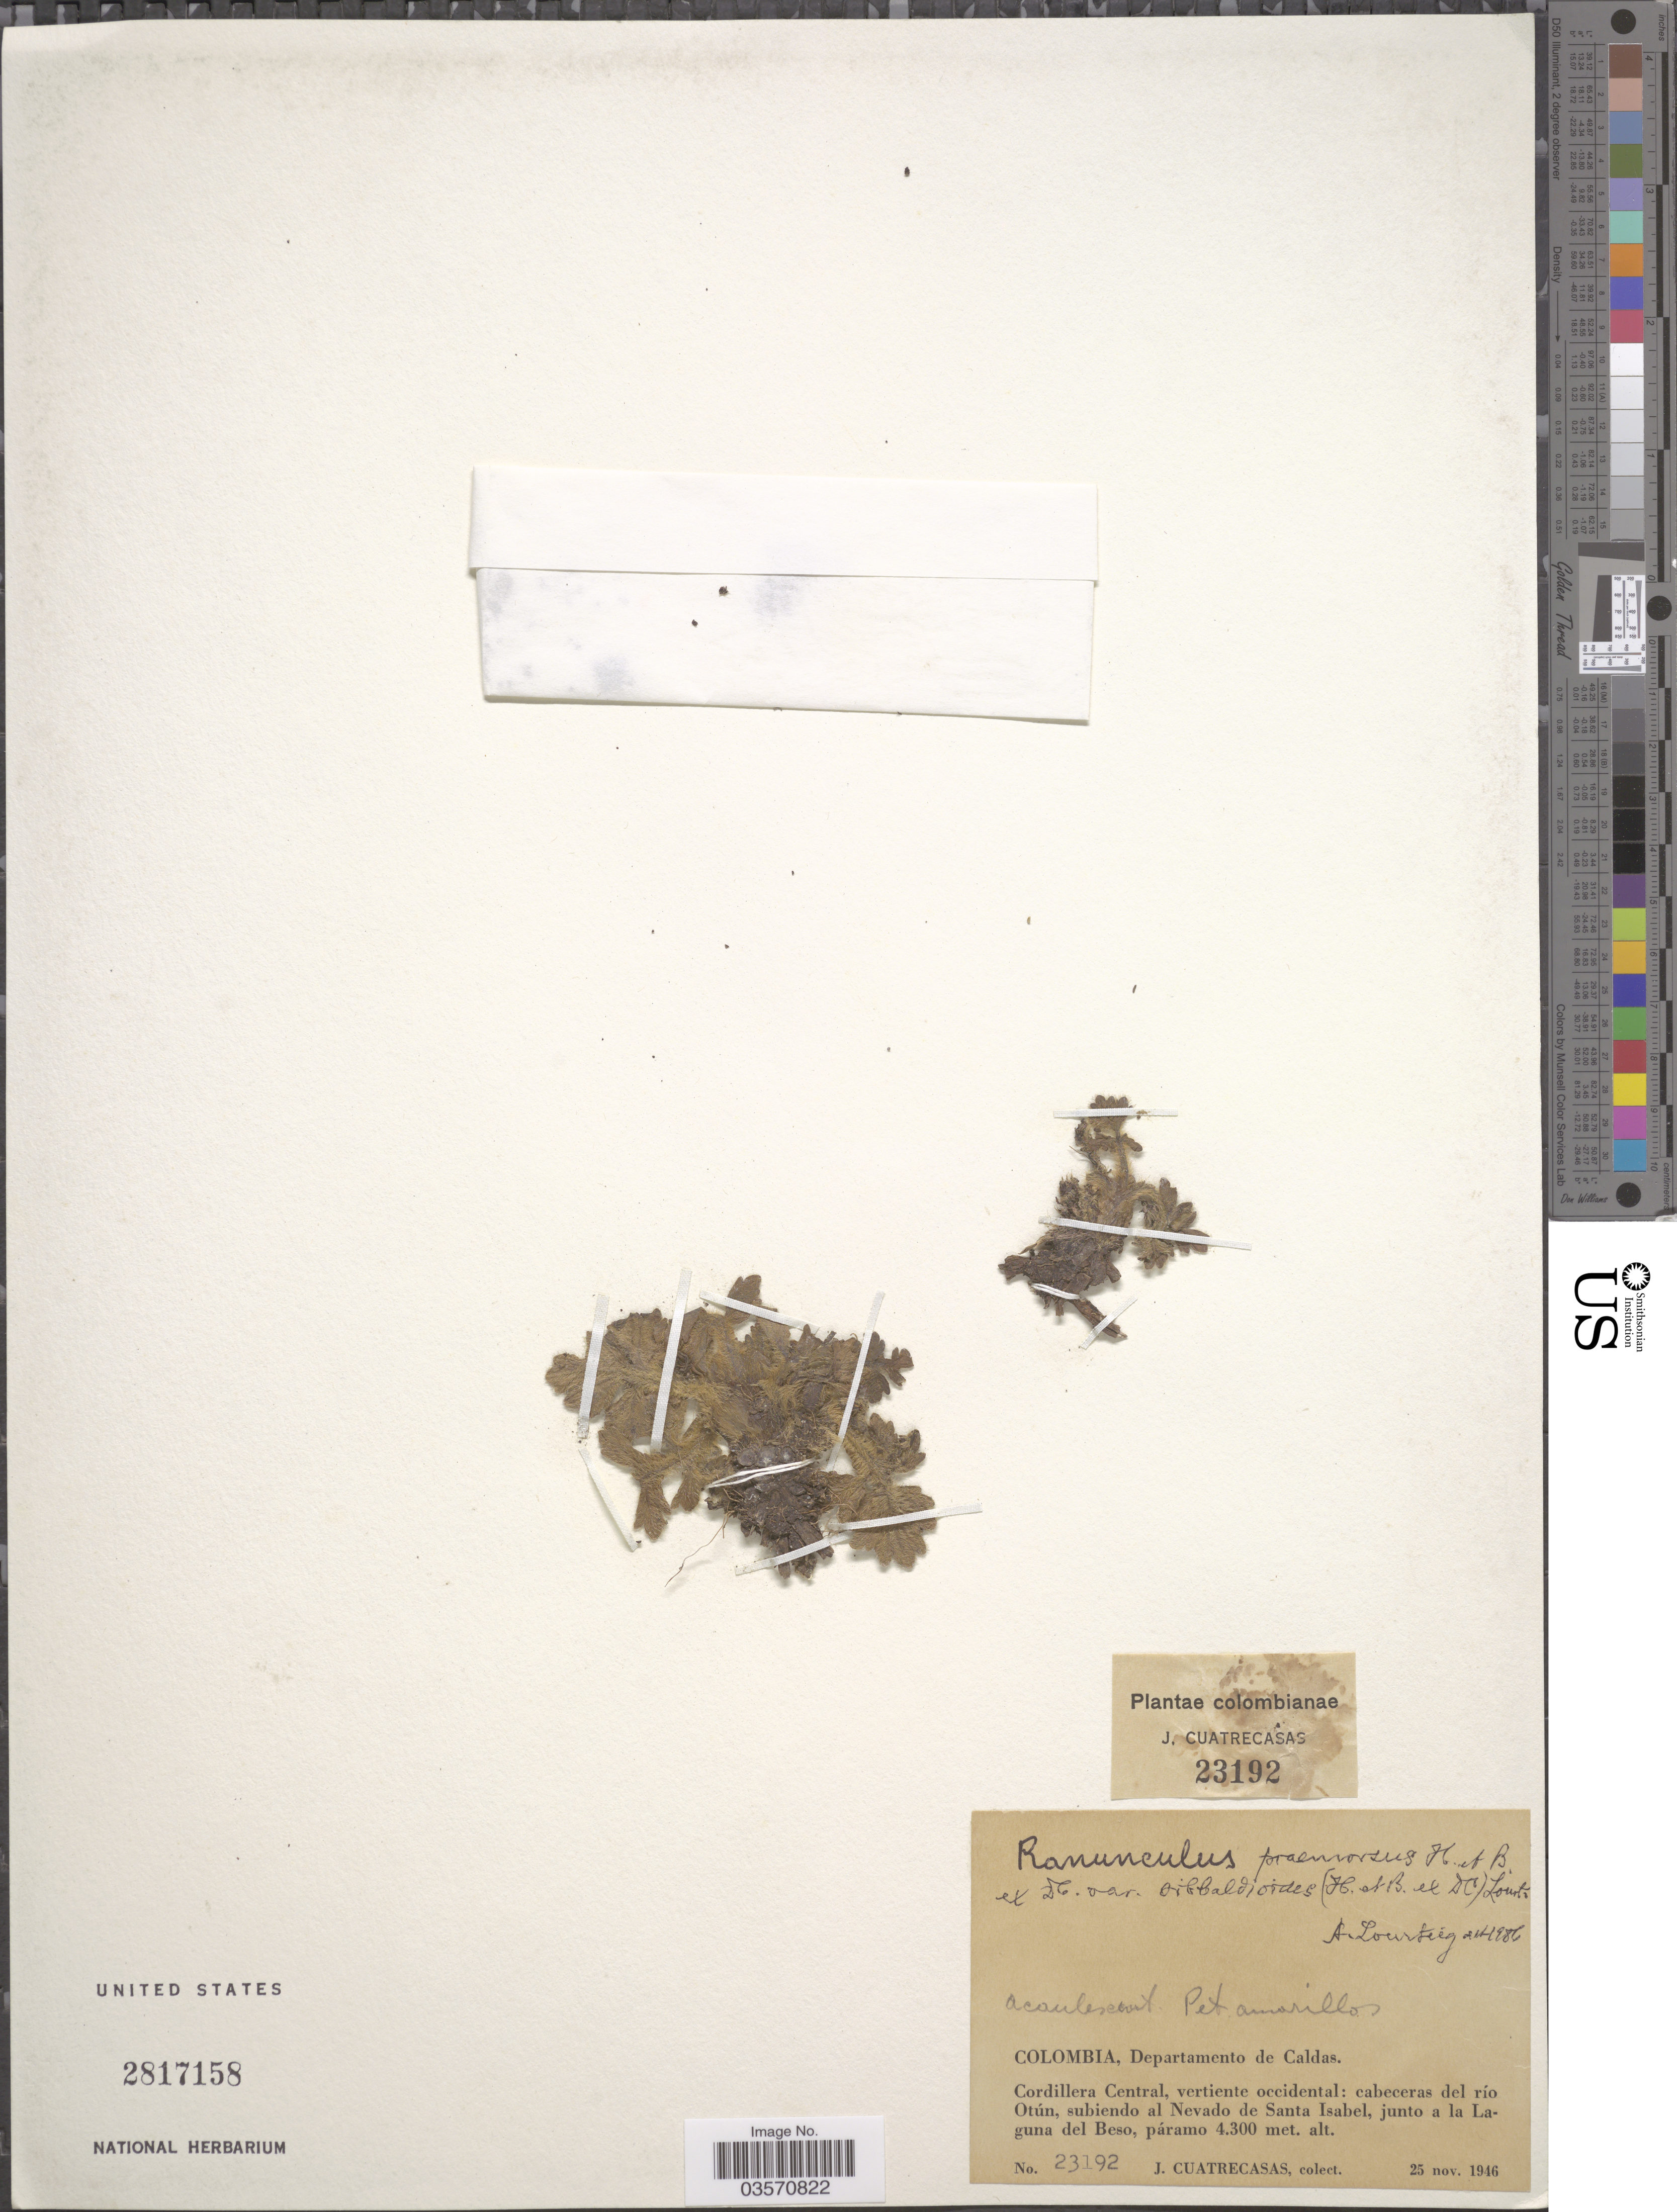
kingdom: Plantae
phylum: Tracheophyta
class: Magnoliopsida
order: Ranunculales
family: Ranunculaceae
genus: Ranunculus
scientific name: Ranunculus praemorsus var. sibbaldioides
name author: (Kunth ex DC.) Lourteig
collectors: J. Cuatrecasas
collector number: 23192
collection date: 1946-11-25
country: Colombia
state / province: Caldas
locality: Departamento de Caldas. Cordillera Central, vertiente occidental: cabeceras del río Otún, subiendo al Nevado de Santa Isabel, junto a la Laguna del Beso.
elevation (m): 4300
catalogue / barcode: US 2817158